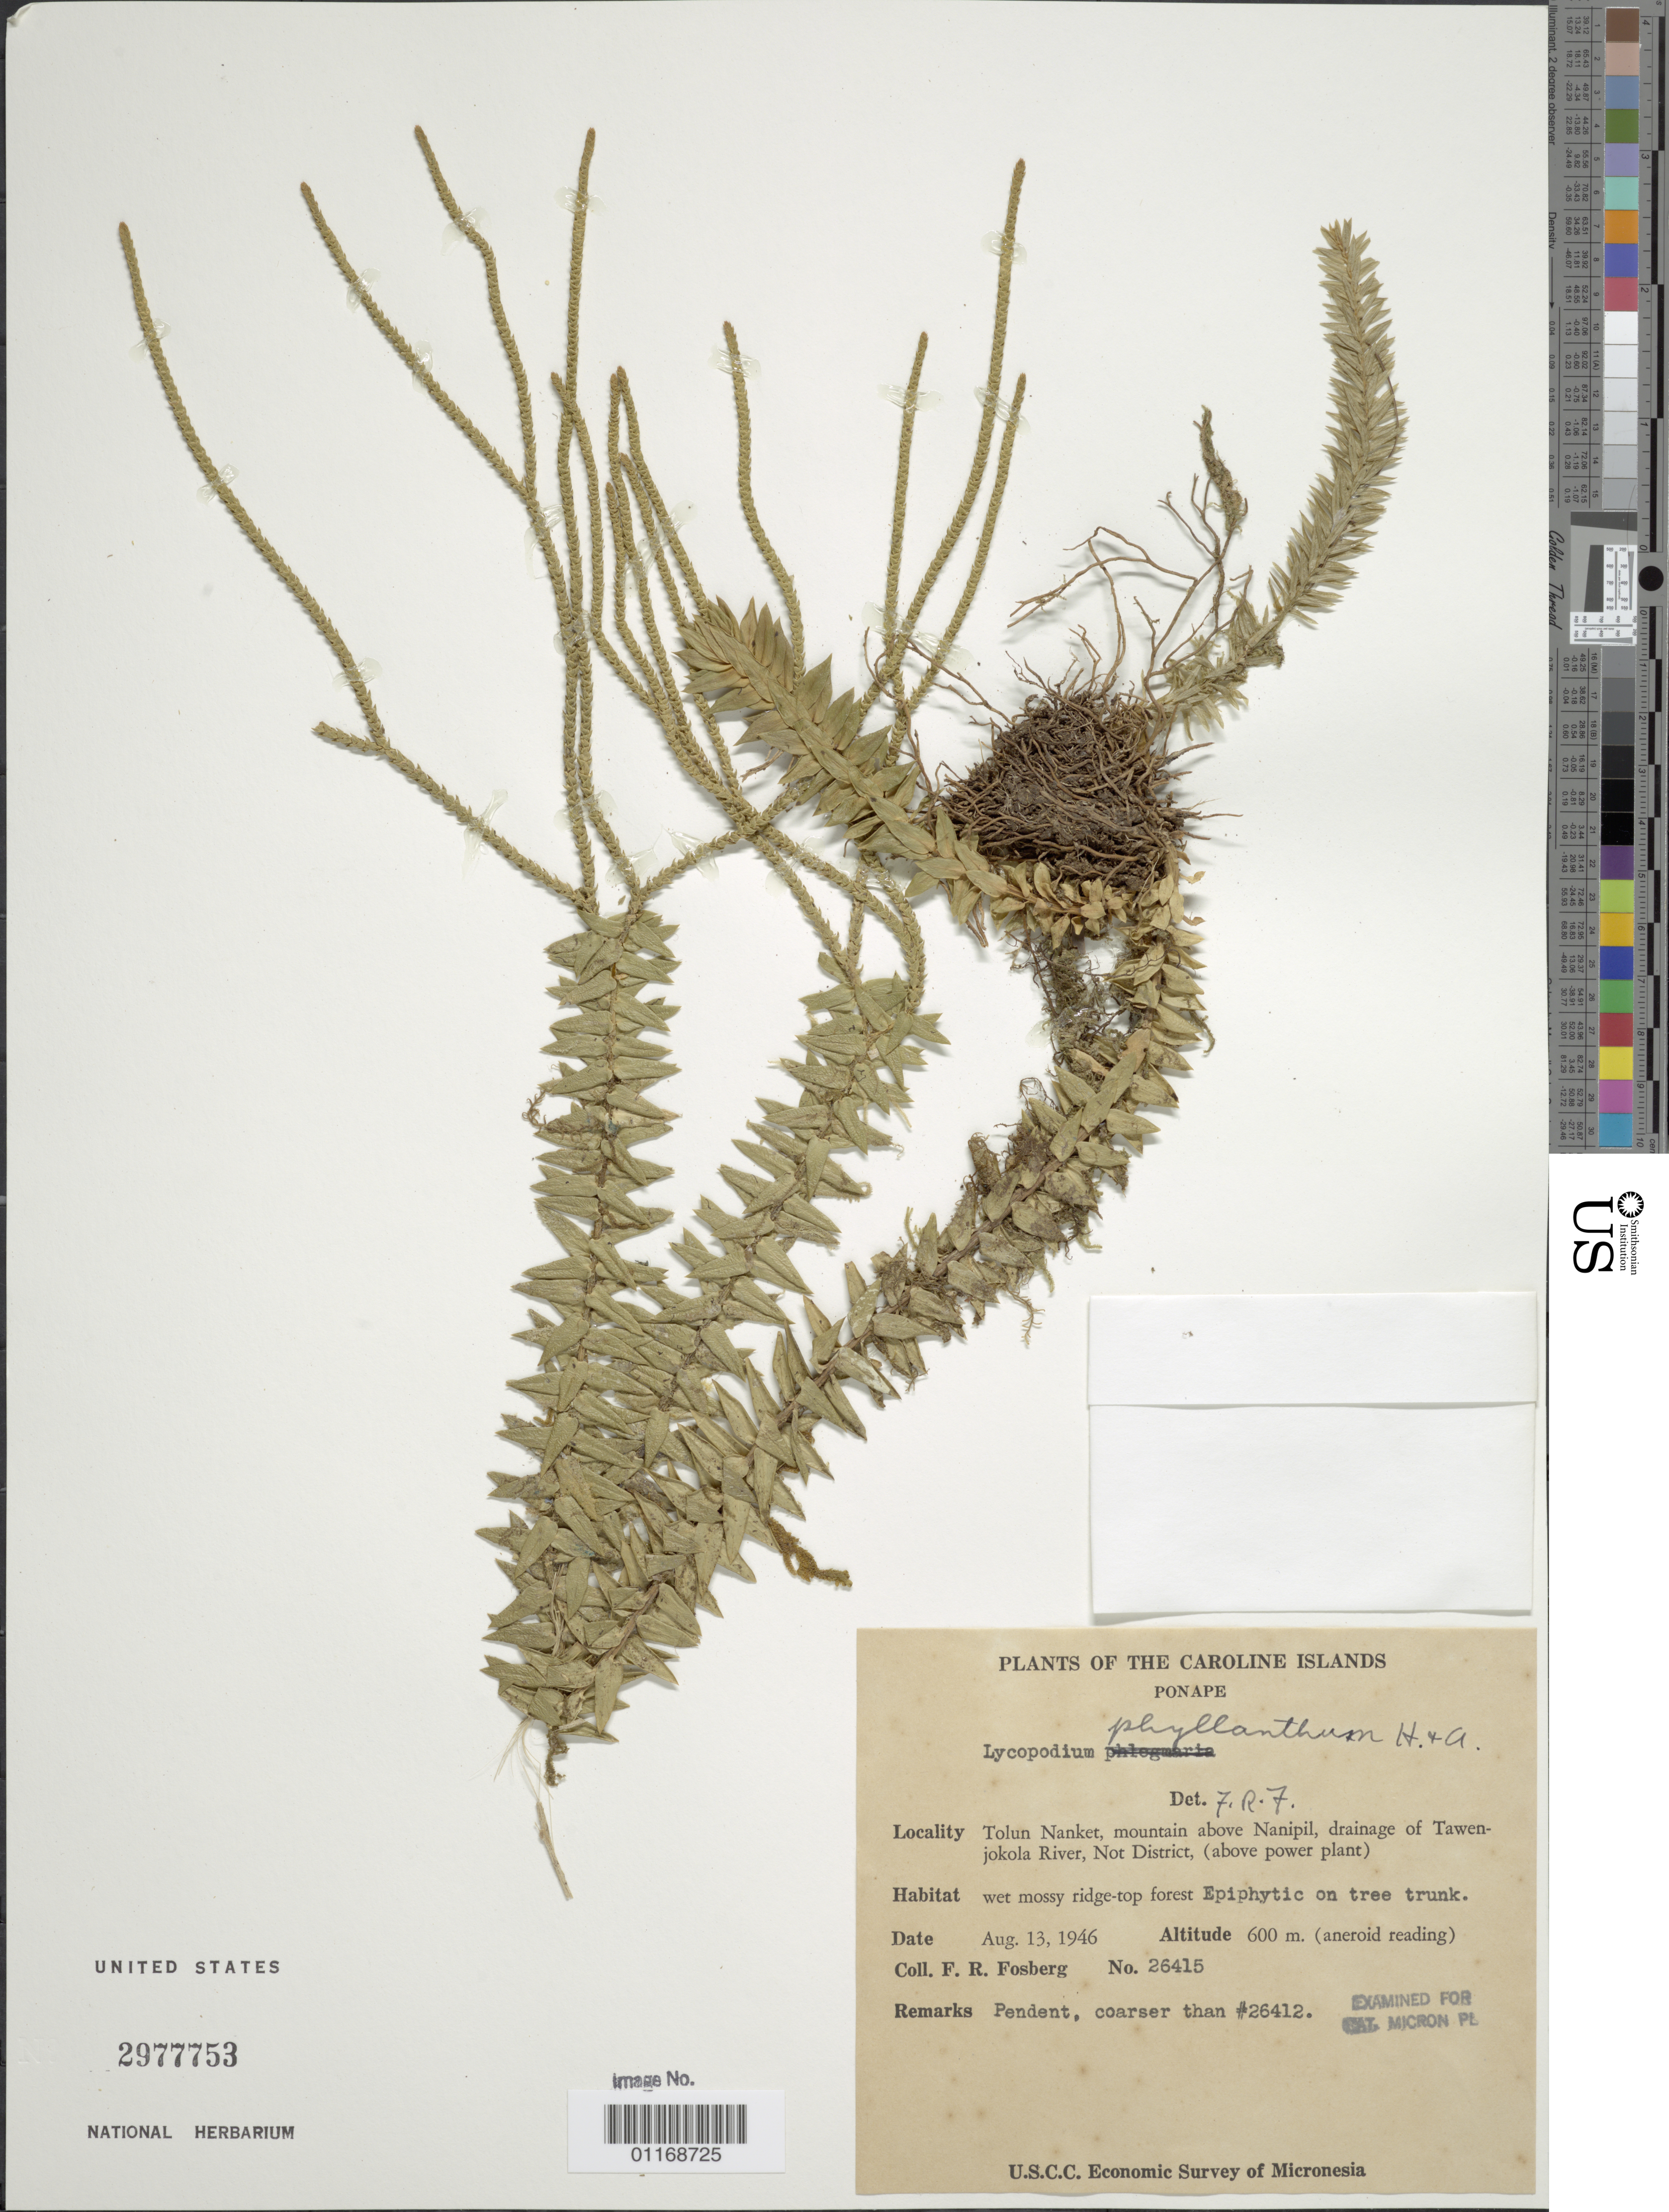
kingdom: Plantae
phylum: Tracheophyta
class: Lycopodiopsida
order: Lycopodiales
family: Lycopodiaceae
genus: Phlegmariurus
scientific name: Phlegmariurus phyllanthus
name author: (Hook. & Arn.) R.D. Dixit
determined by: Field, A. R.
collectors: F. R. Fosberg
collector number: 26415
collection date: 1946-08-13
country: Micronesia, Federated States of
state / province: Pohnpei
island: Pohnpei [Ponape]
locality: Tolun Nanket, mount above Nanipil drainage of Tawnjokola River, not district (above power plant) (Nett district).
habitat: Wet mossy ridge-top forest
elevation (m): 600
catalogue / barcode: US 2977753